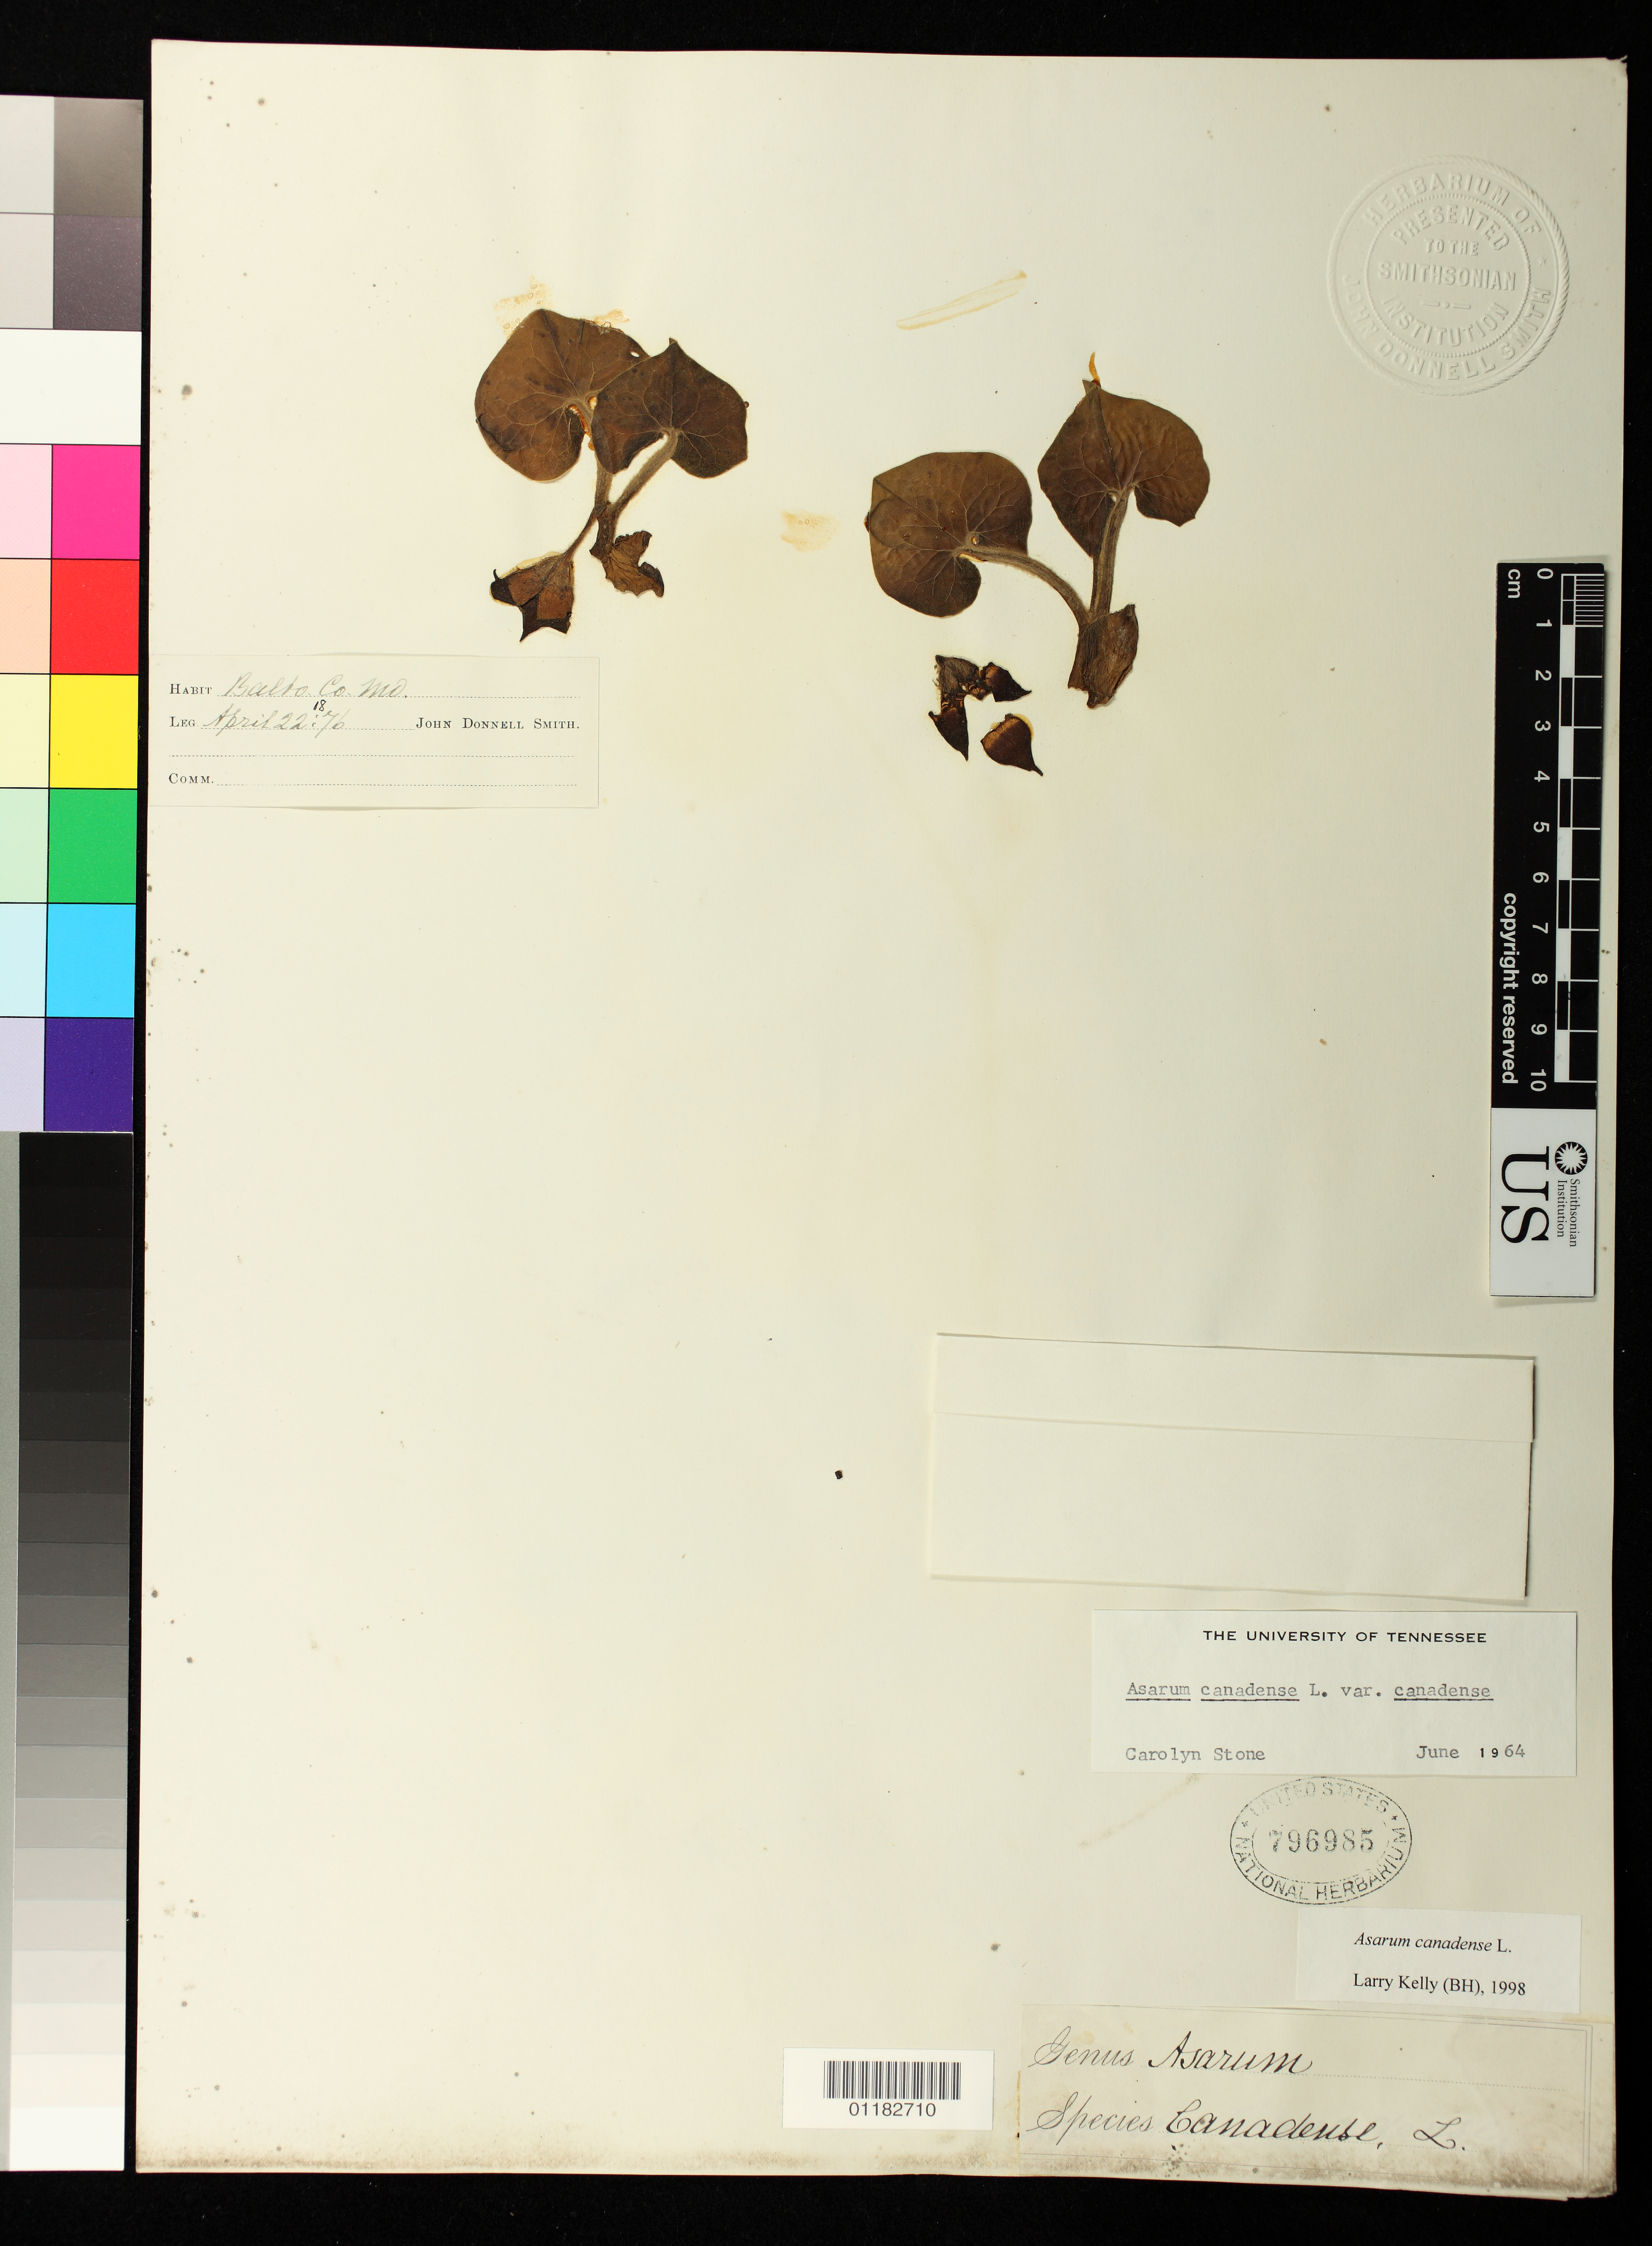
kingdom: Plantae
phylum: Tracheophyta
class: Magnoliopsida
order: Piperales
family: Aristolochiaceae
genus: Asarum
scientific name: Asarum canadense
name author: L.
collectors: J. Donnell Smith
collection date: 1870-04-22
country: United States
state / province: Maryland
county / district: Baltimore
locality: Baltimore County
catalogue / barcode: US 796985